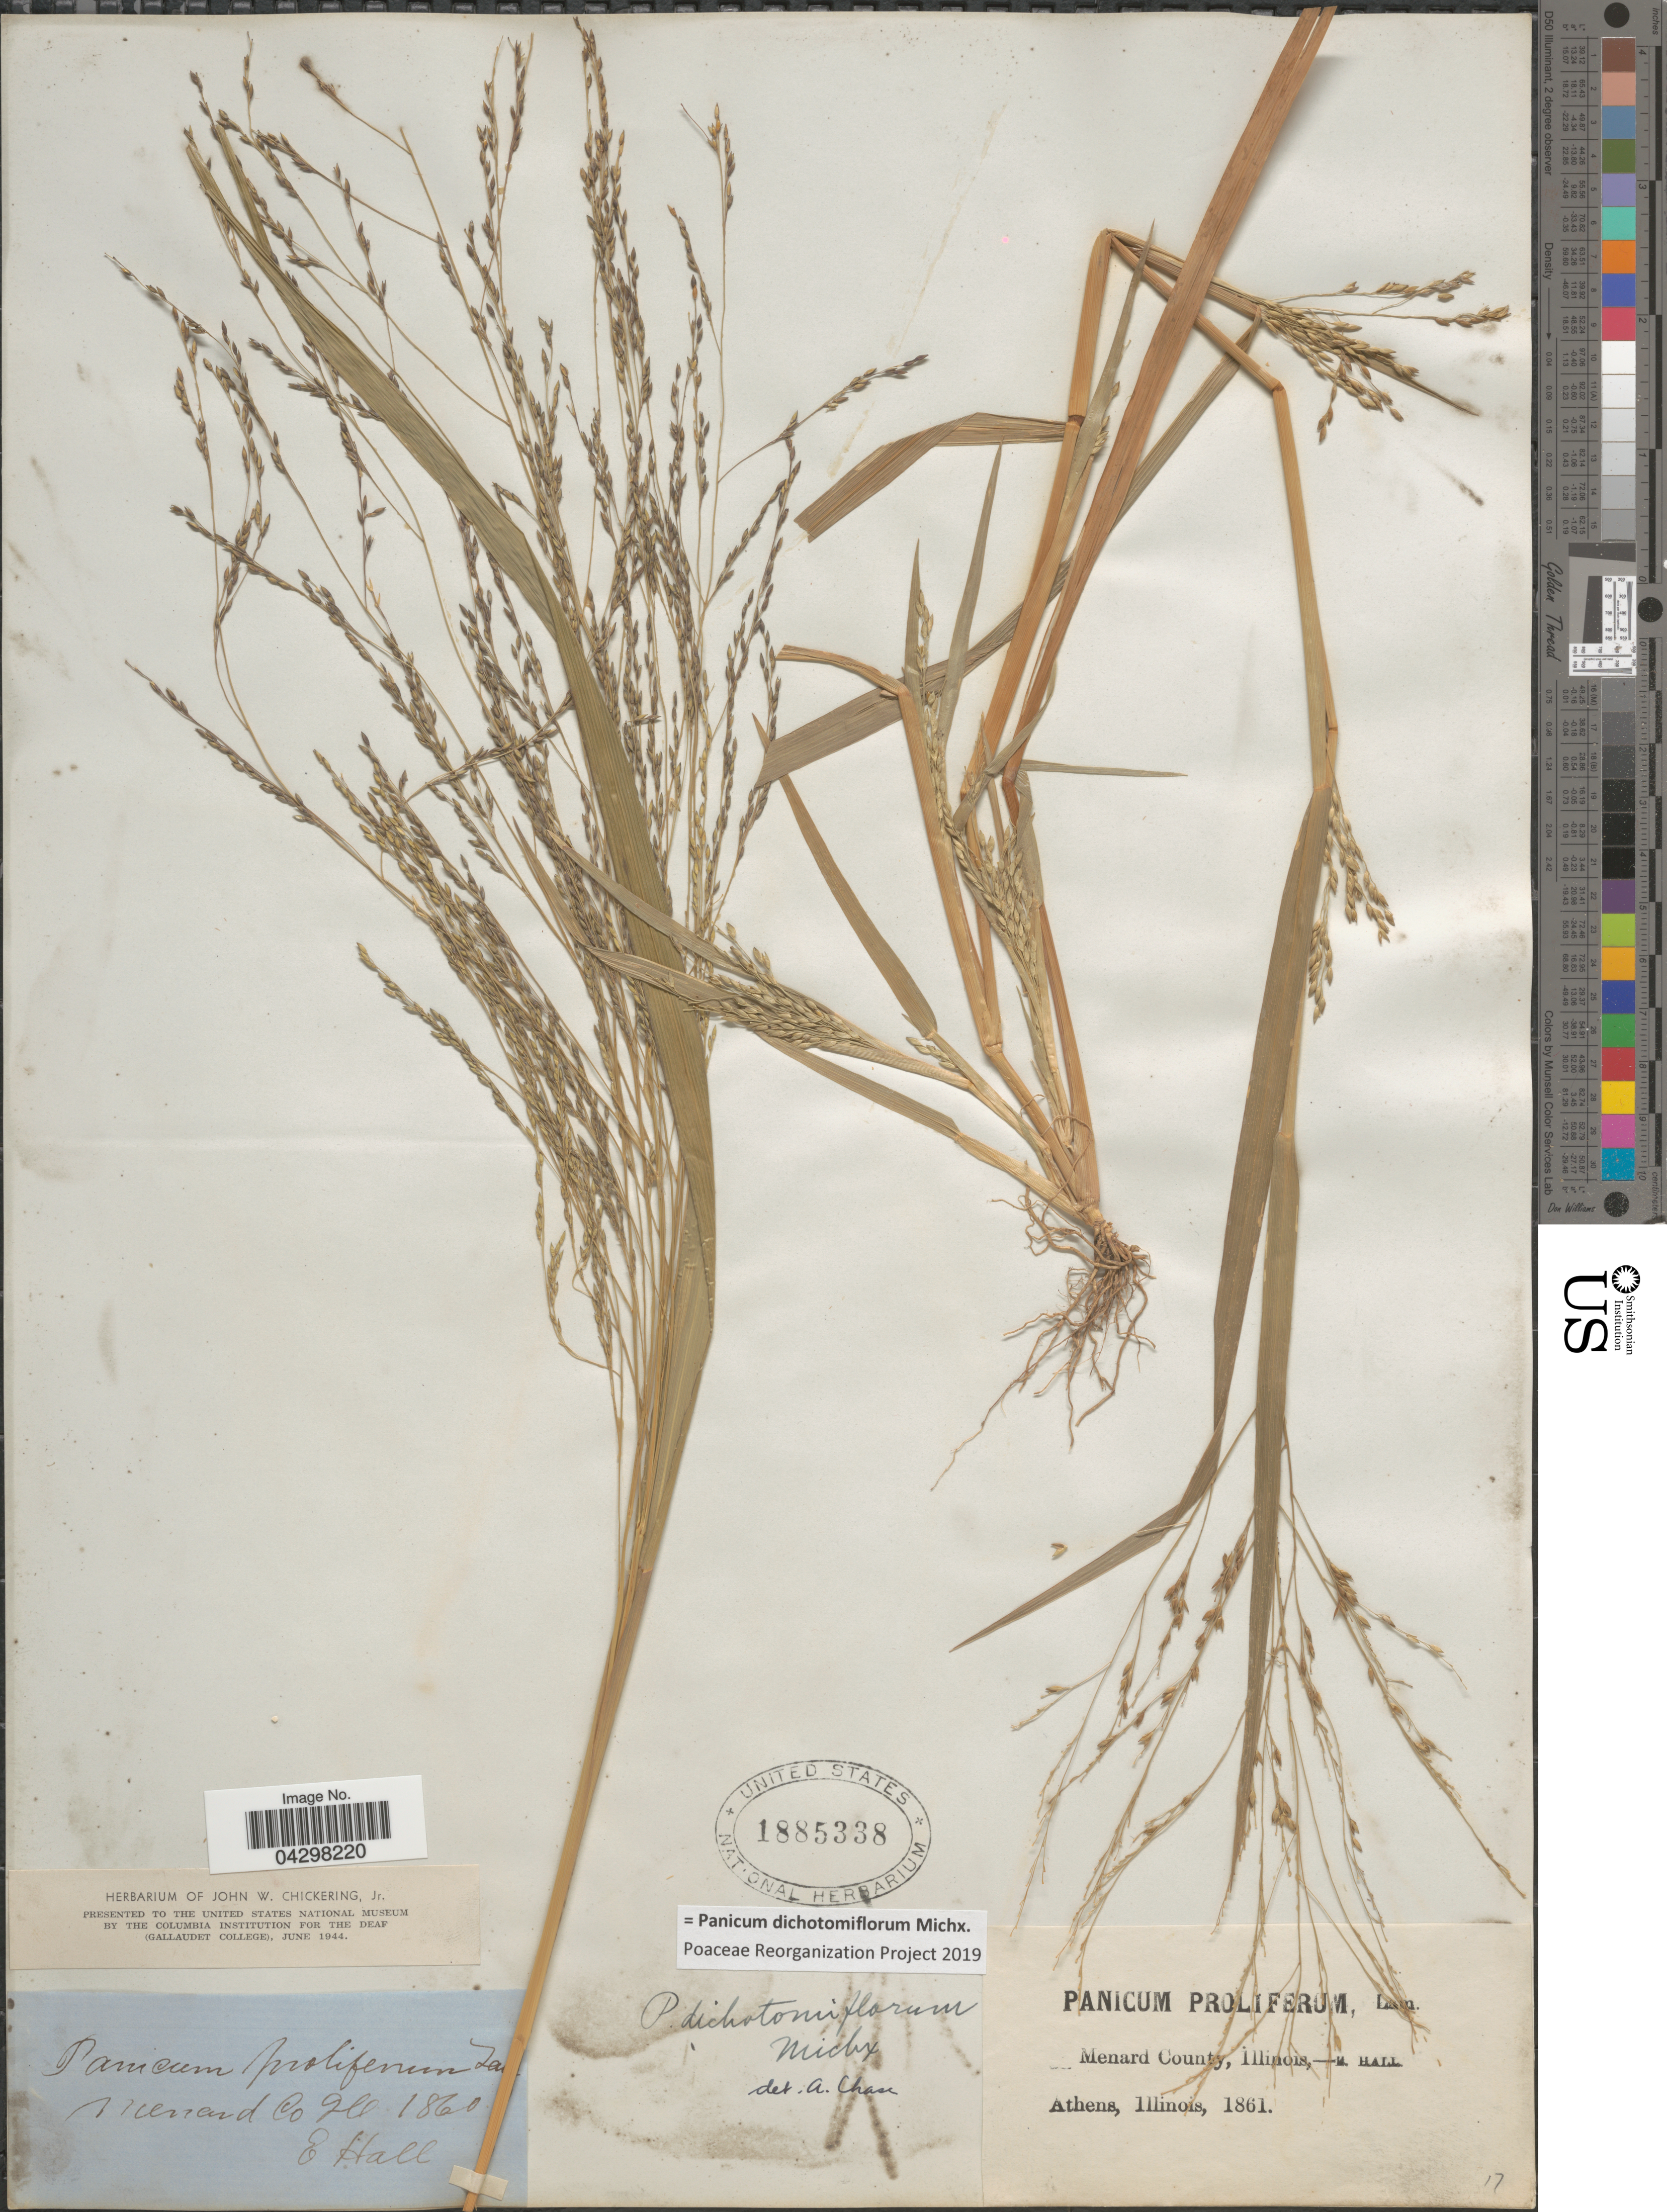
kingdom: Plantae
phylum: Tracheophyta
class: Liliopsida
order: Poales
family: Poaceae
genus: Panicum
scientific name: Panicum dichotomiflorum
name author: Michx.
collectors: E. Hall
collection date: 1860/1861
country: United States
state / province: Illinois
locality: Menard County. Athens.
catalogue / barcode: US 1885338